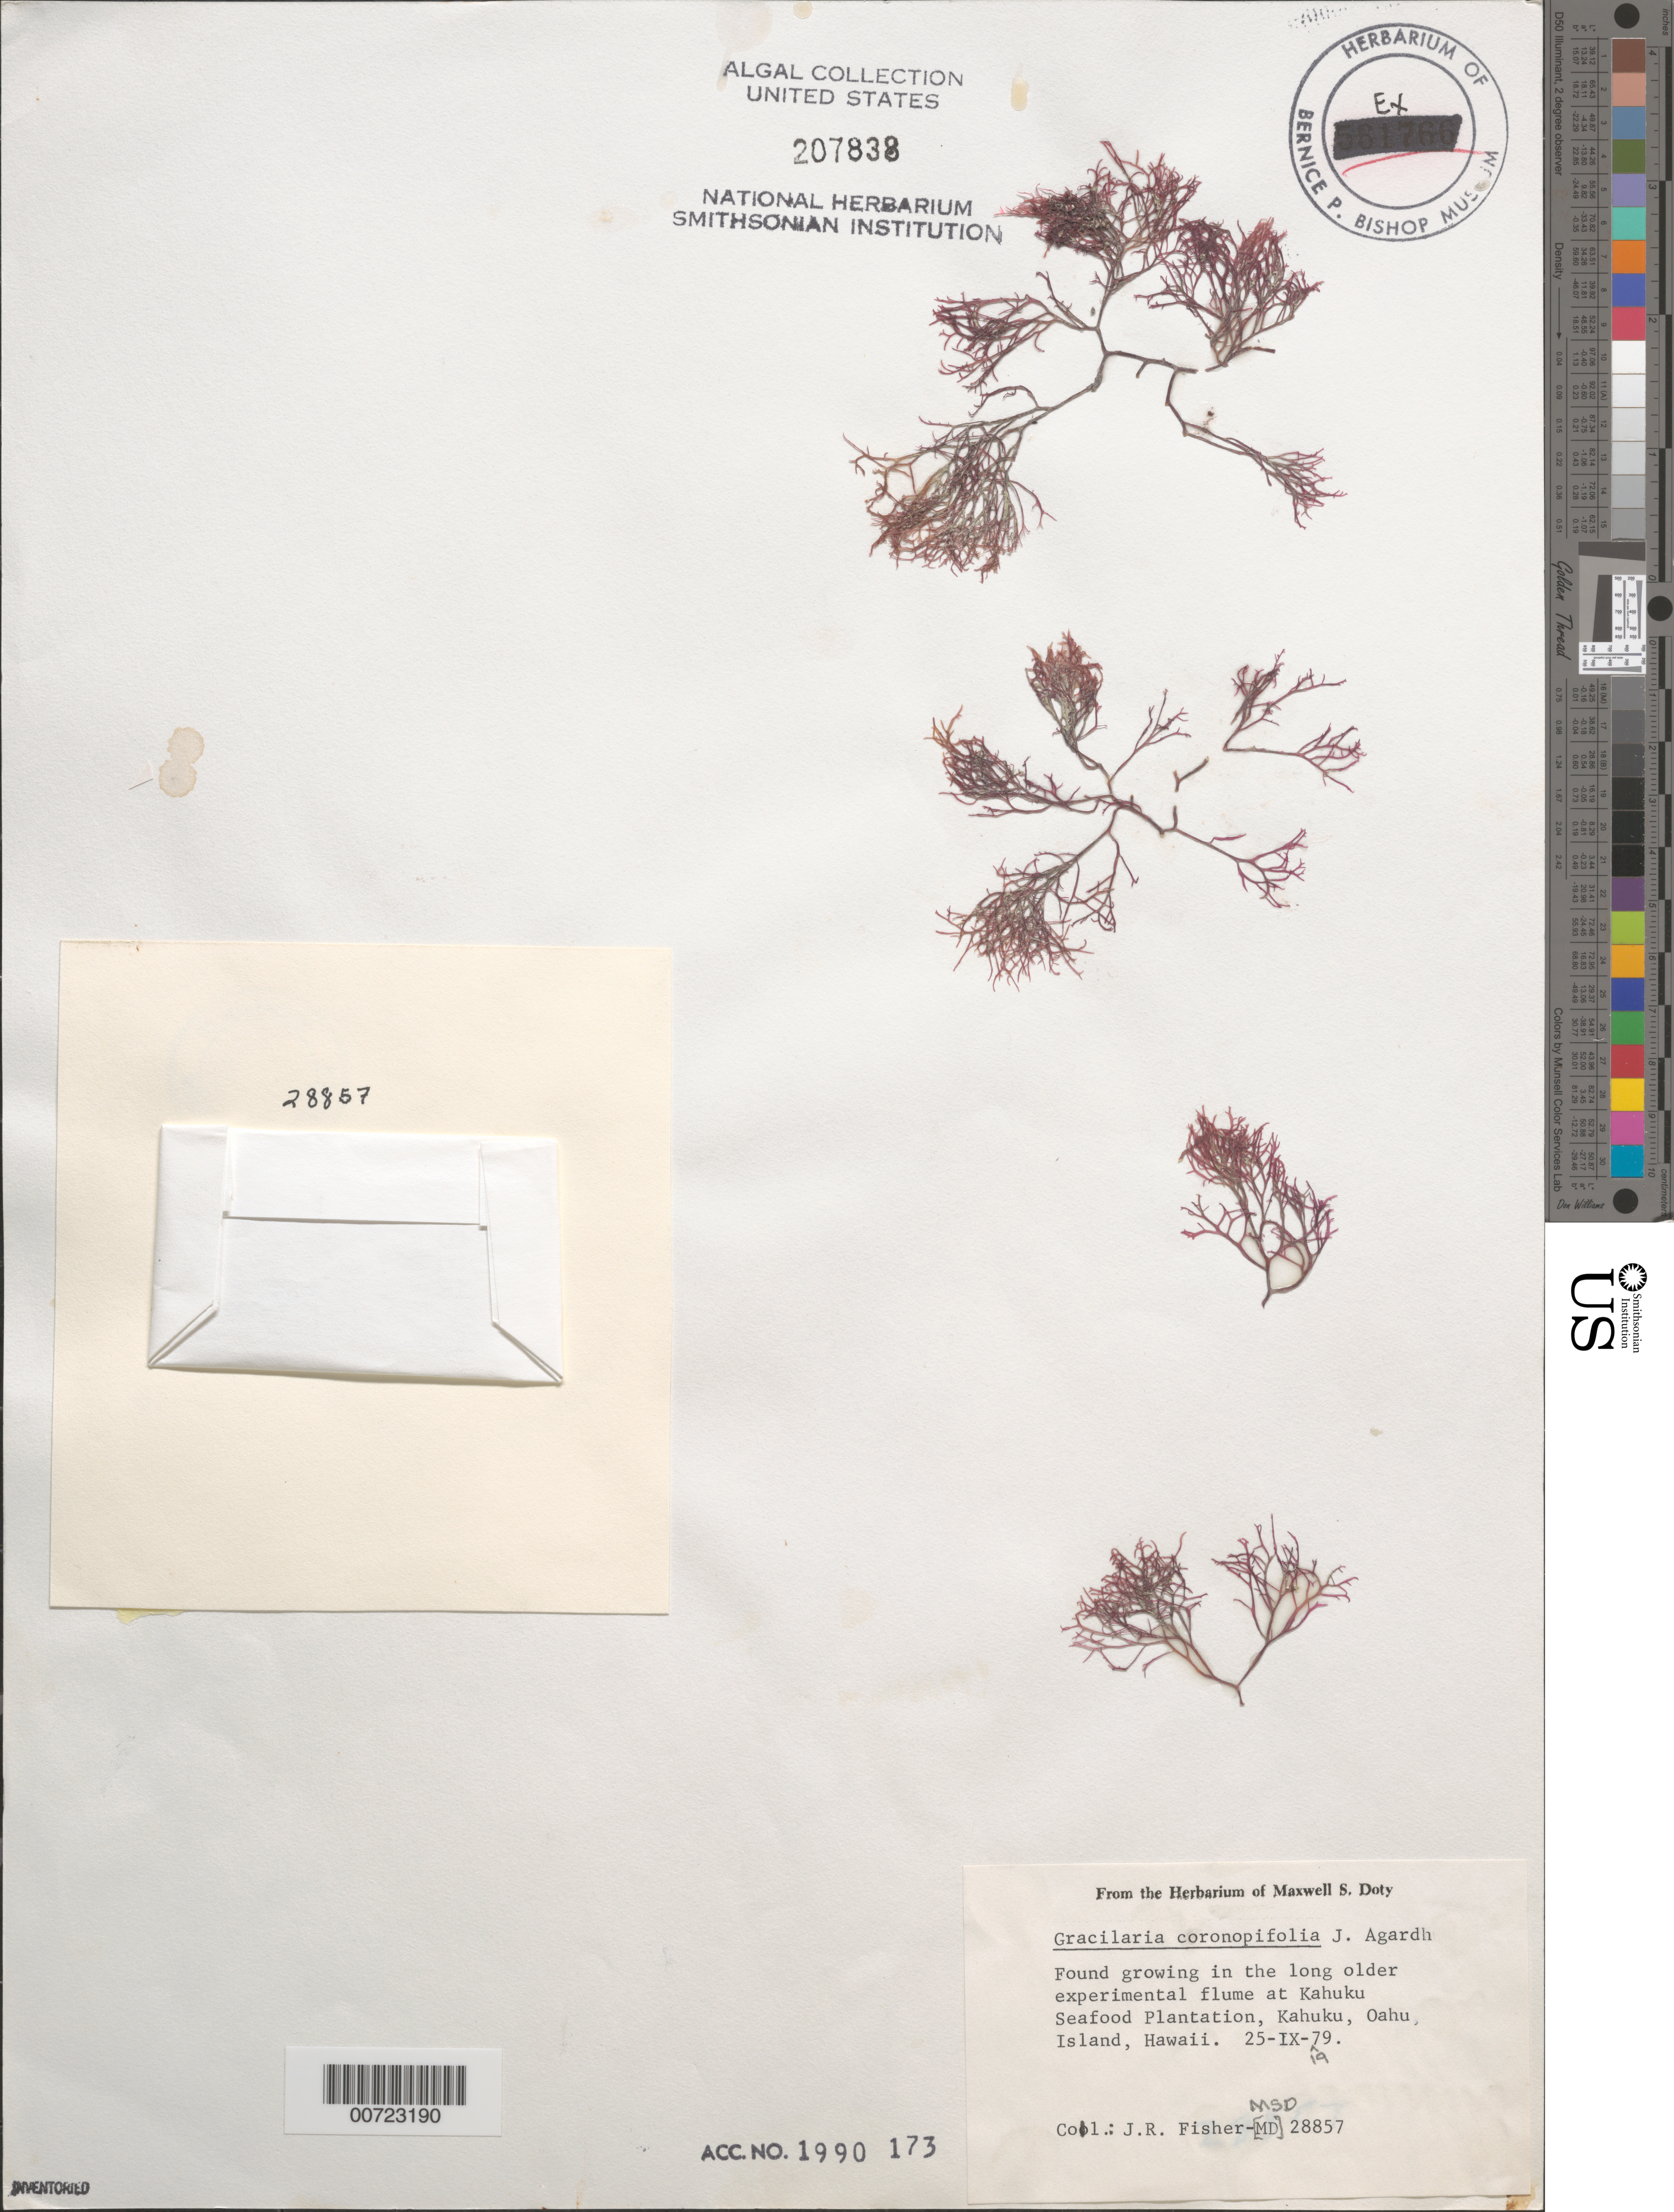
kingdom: Plantae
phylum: Rhodophyta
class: Florideophyceae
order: Gracilariales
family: Gracilariaceae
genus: Gracilaria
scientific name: Gracilaria coronopifolia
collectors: J. Fisher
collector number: MSD 28857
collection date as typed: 25 Sep 1979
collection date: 1979-09-25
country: United States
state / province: Hawaii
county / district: Honolulu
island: Oahu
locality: Kahuku Seafood Plantation, Kahuku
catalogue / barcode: US 207838